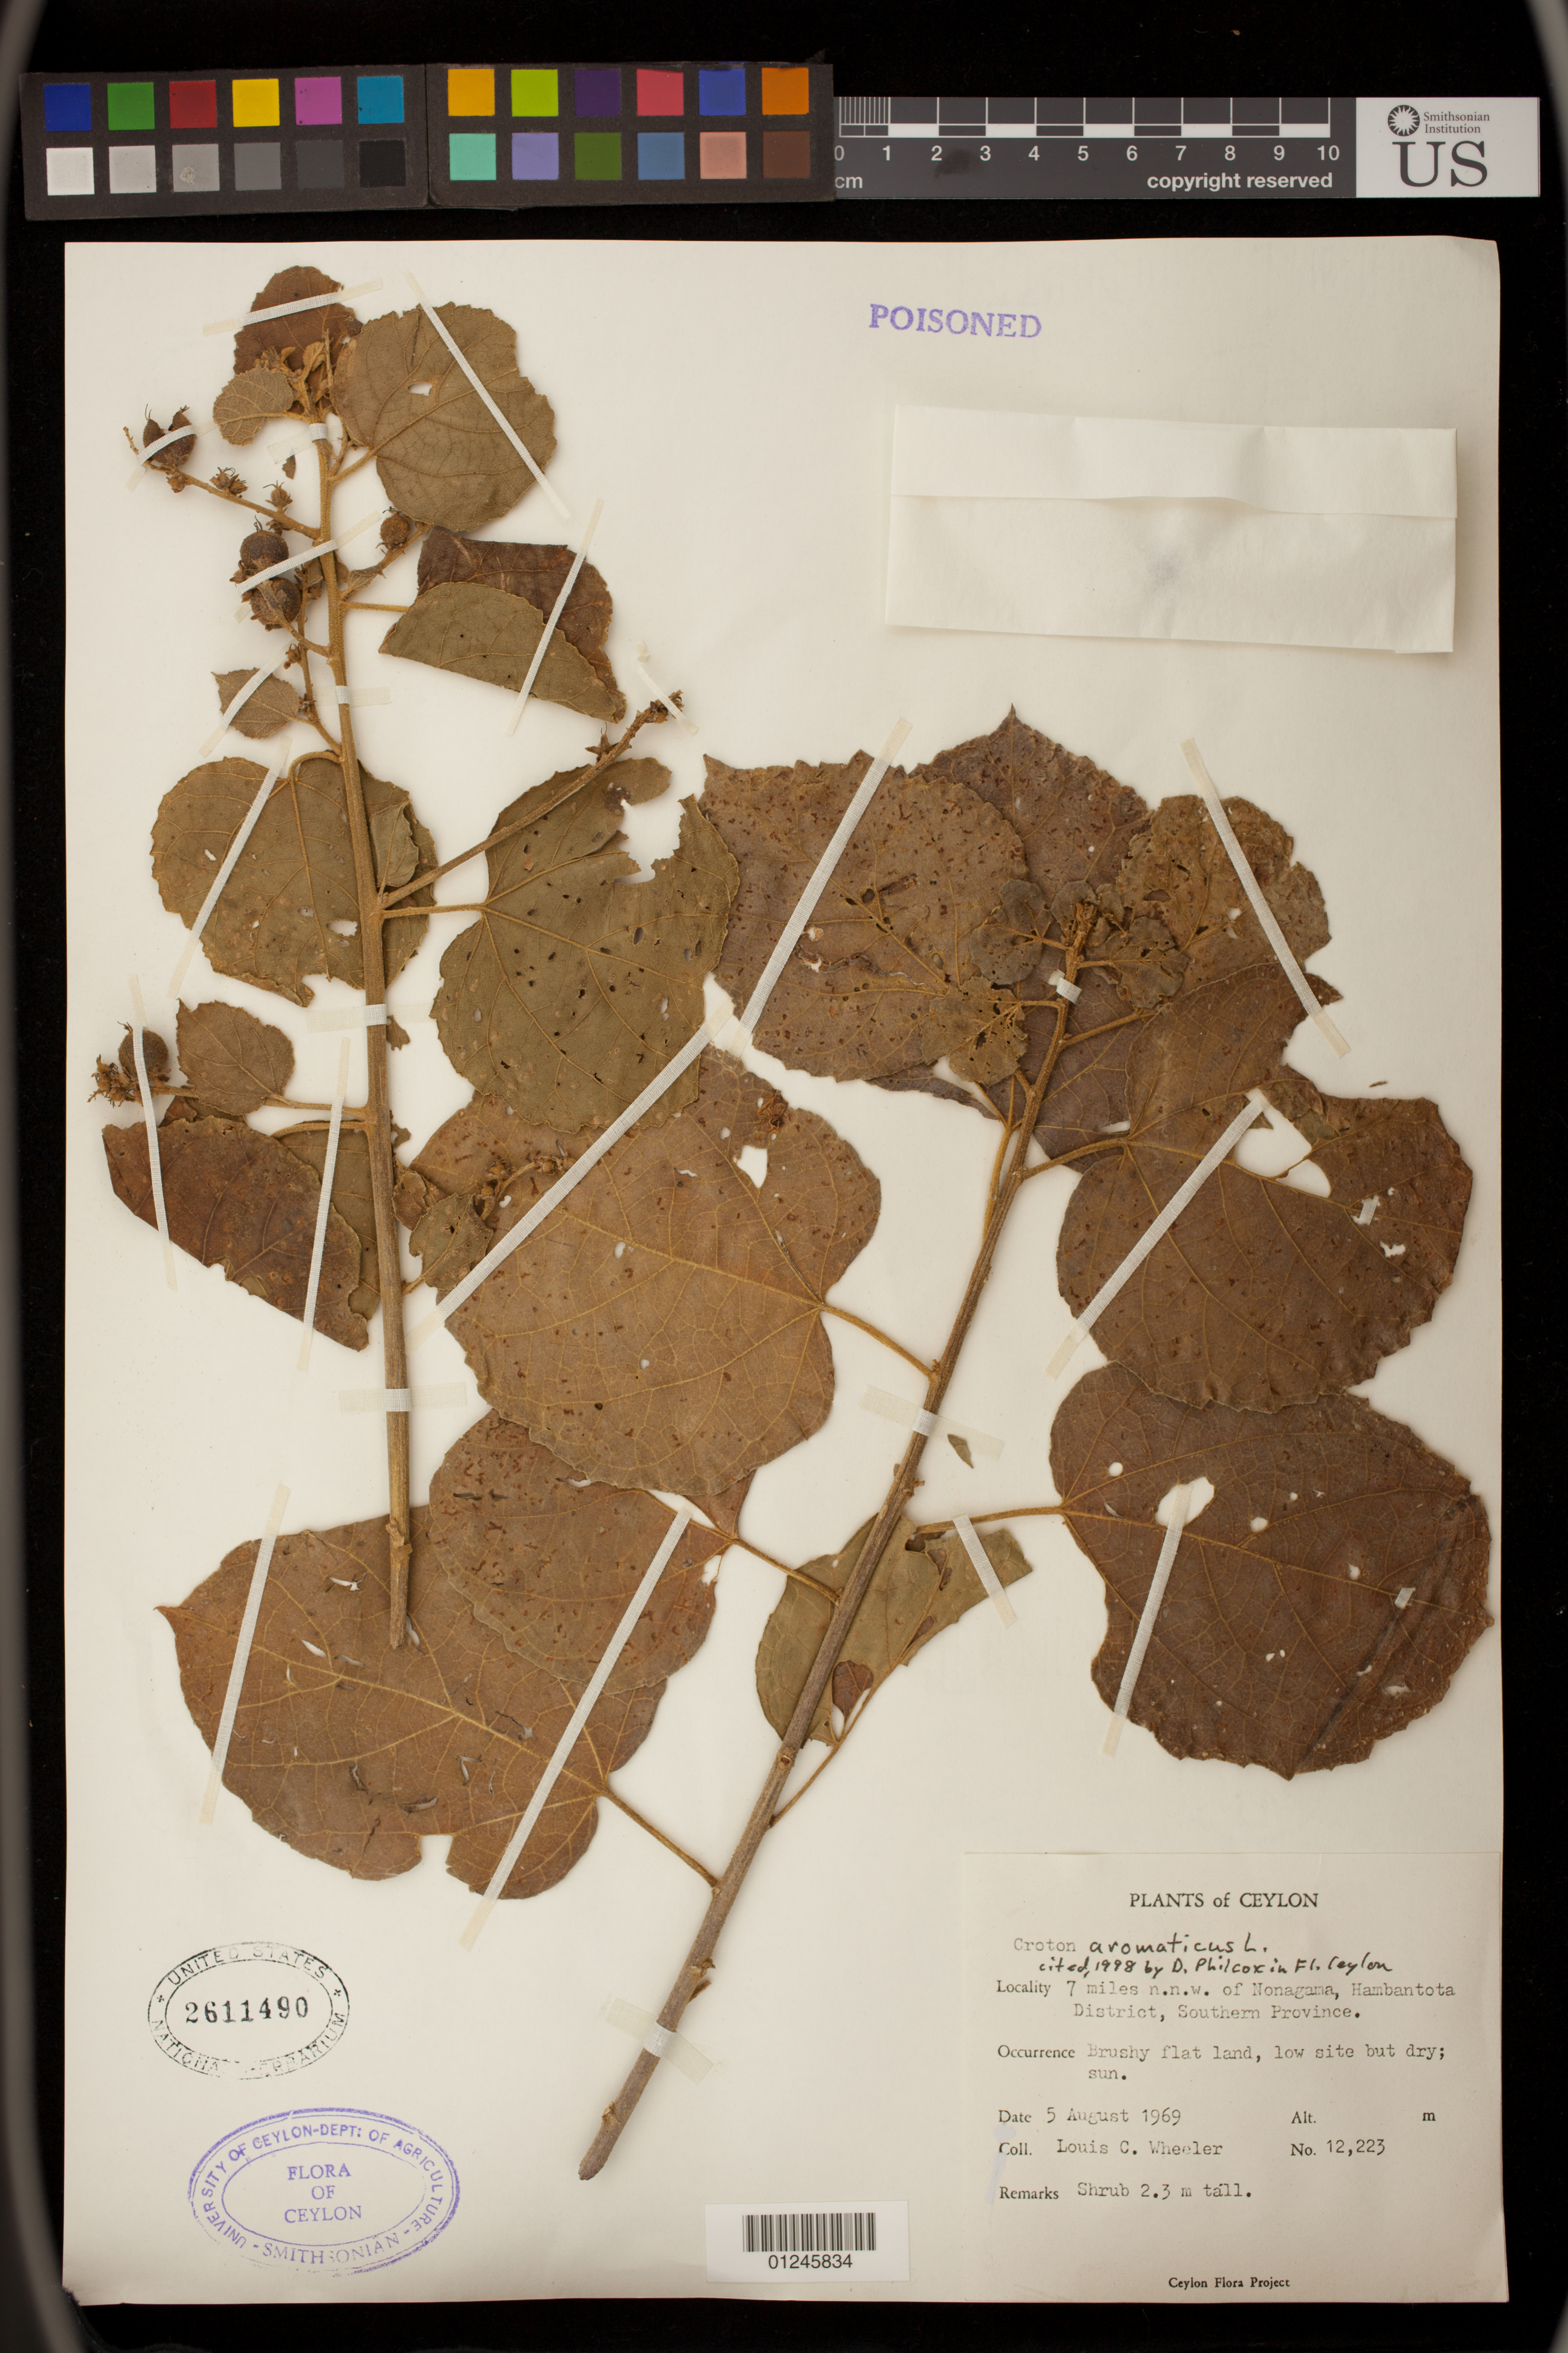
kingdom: Plantae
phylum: Tracheophyta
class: Magnoliopsida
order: Malpighiales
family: Euphorbiaceae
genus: Croton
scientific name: Croton aromaticus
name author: L.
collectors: L. C. Wheeler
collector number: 12,223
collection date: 1969-08-05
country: Sri Lanka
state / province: Southern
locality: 7 miles n.n.w. of Nonagama, Hambantota District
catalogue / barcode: US 2611490